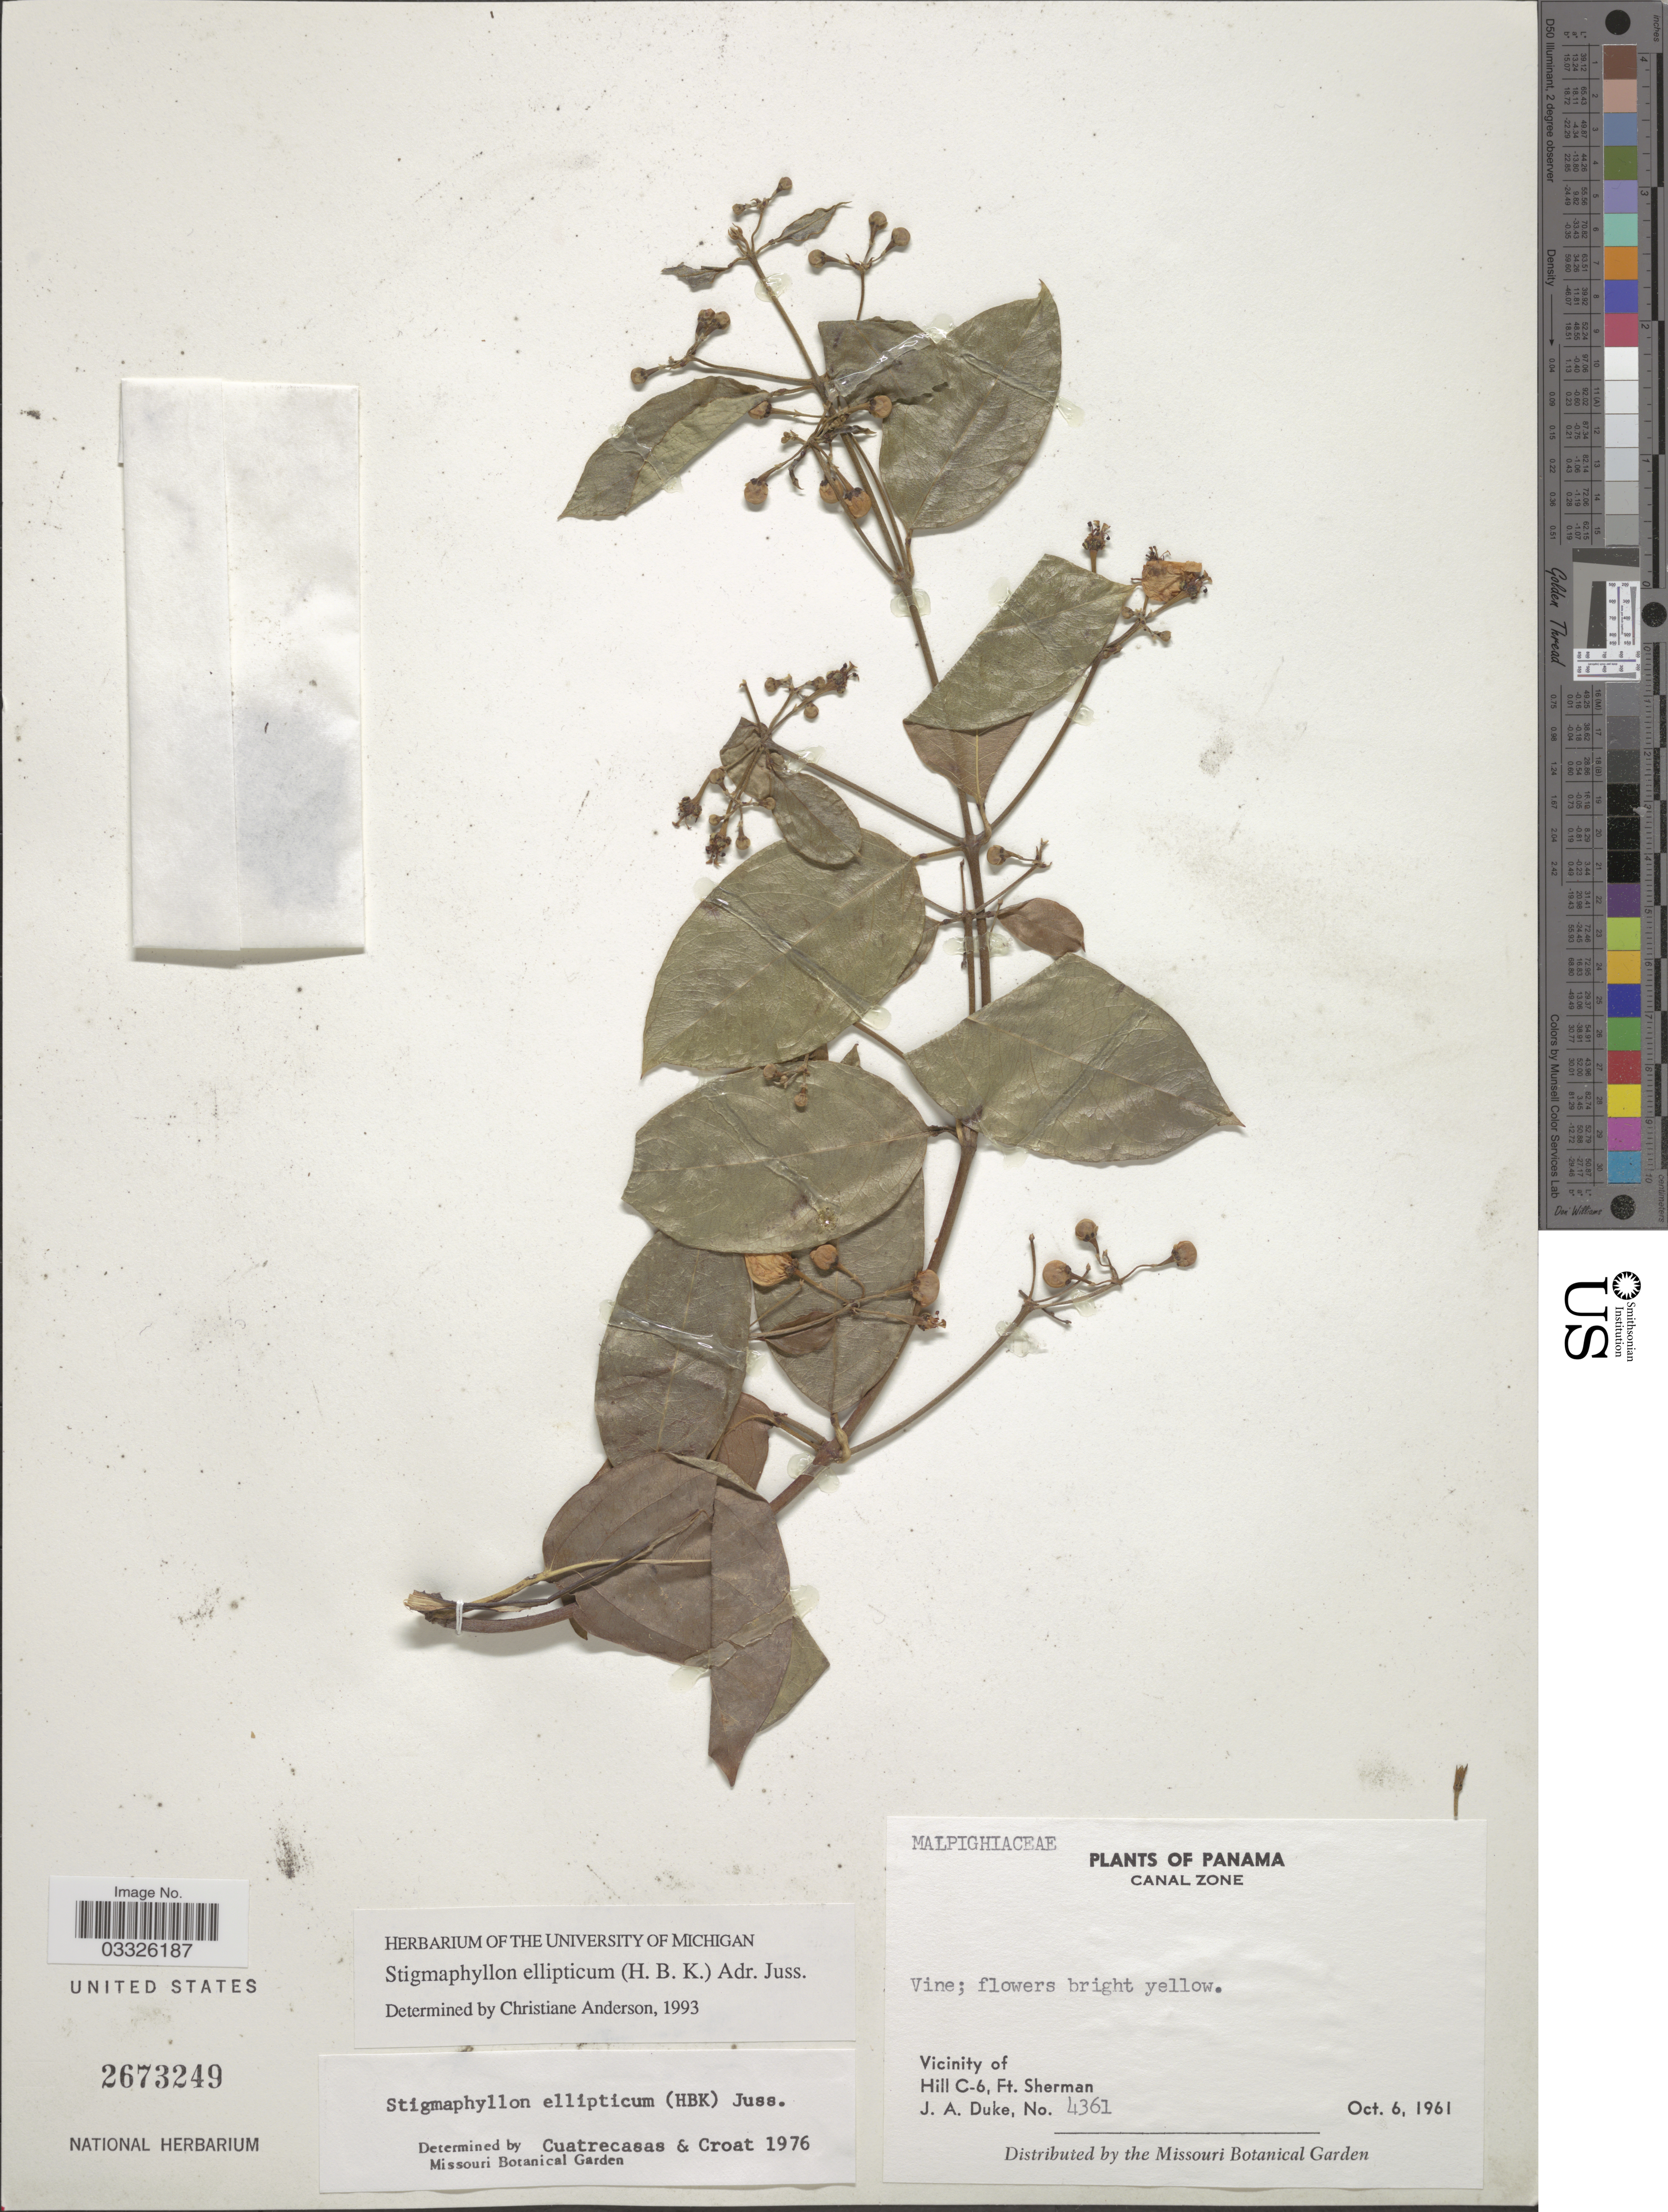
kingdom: Plantae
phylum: Tracheophyta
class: Magnoliopsida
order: Malpighiales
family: Malpighiaceae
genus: Stigmaphyllon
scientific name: Stigmaphyllon ellipticum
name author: (Kunth) A. Juss.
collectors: J. A. Duke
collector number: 4361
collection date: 1961-10-06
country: Panama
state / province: Colón / Panamá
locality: Canal Zone. Vicinity of Hill C-6, Ft. Sherman.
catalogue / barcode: US 2673249